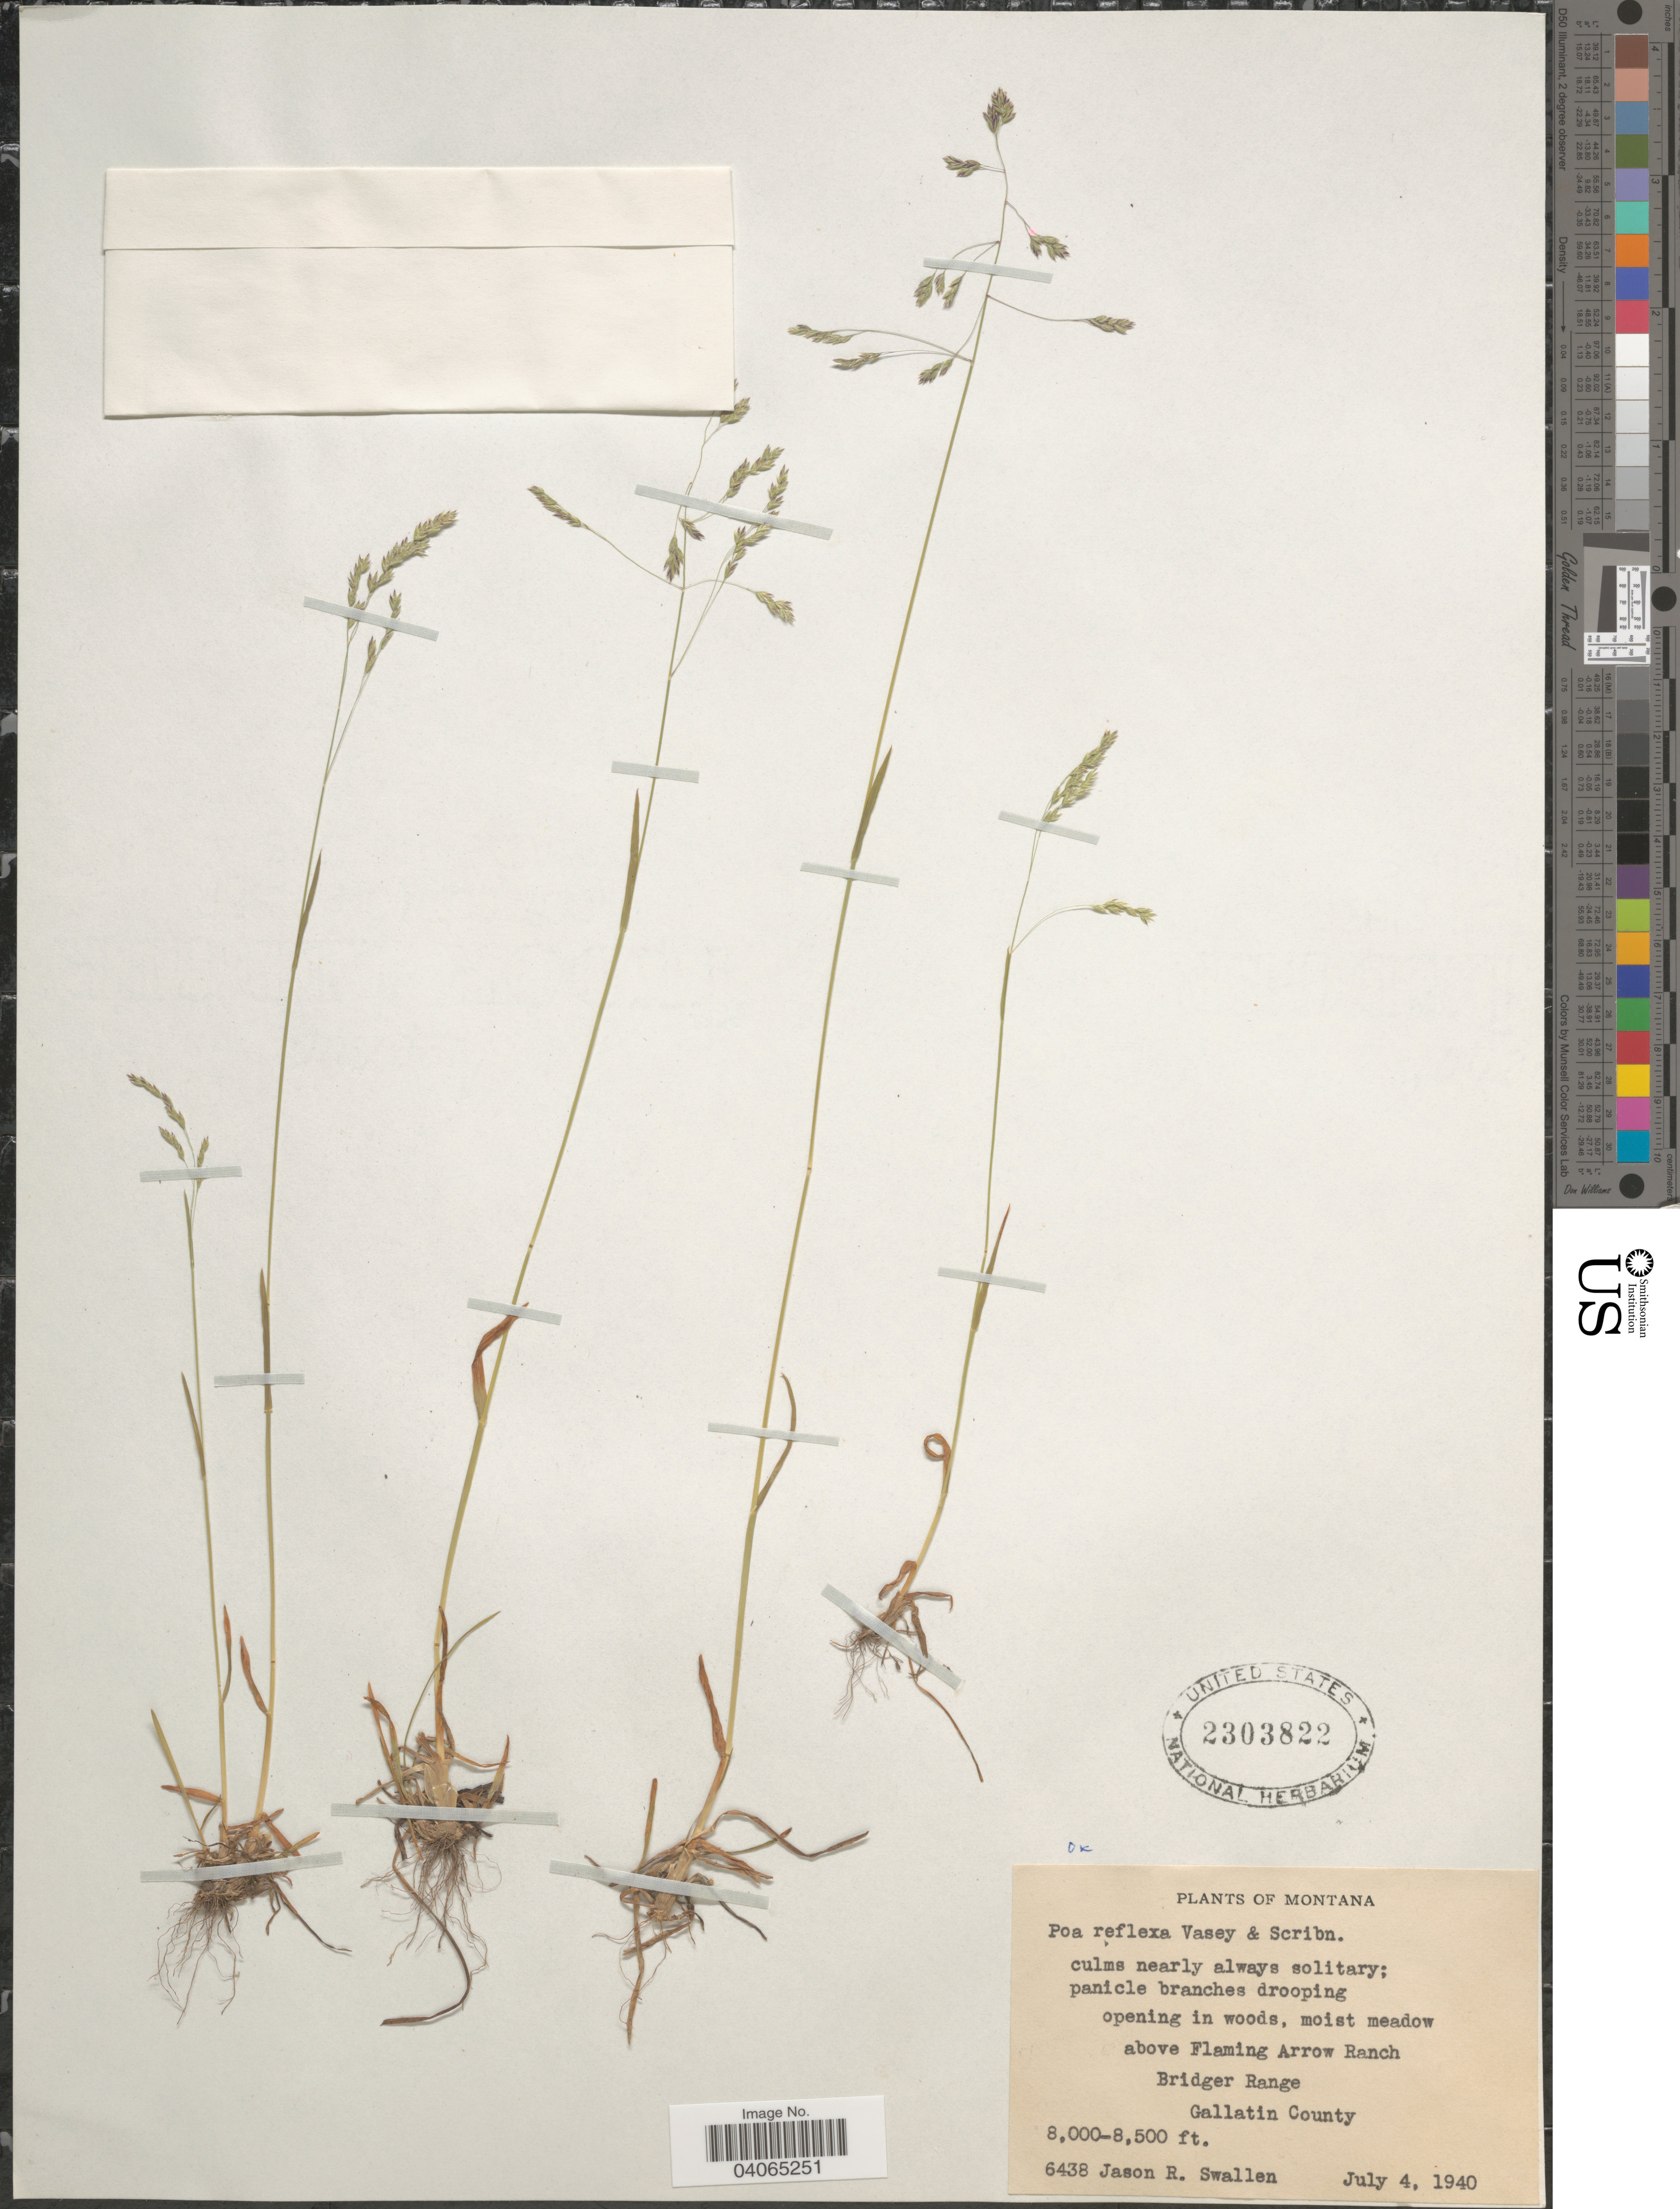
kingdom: Plantae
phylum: Tracheophyta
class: Liliopsida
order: Poales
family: Poaceae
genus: Poa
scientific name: Poa reflexa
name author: Vasey & Scribn.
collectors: J. R. Swallen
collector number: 6438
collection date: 1940-07-04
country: United States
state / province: Montana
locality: Above Flaming Arrow Ranch. Bridger Range. Gallatin County.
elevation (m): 2438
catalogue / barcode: US 2303822